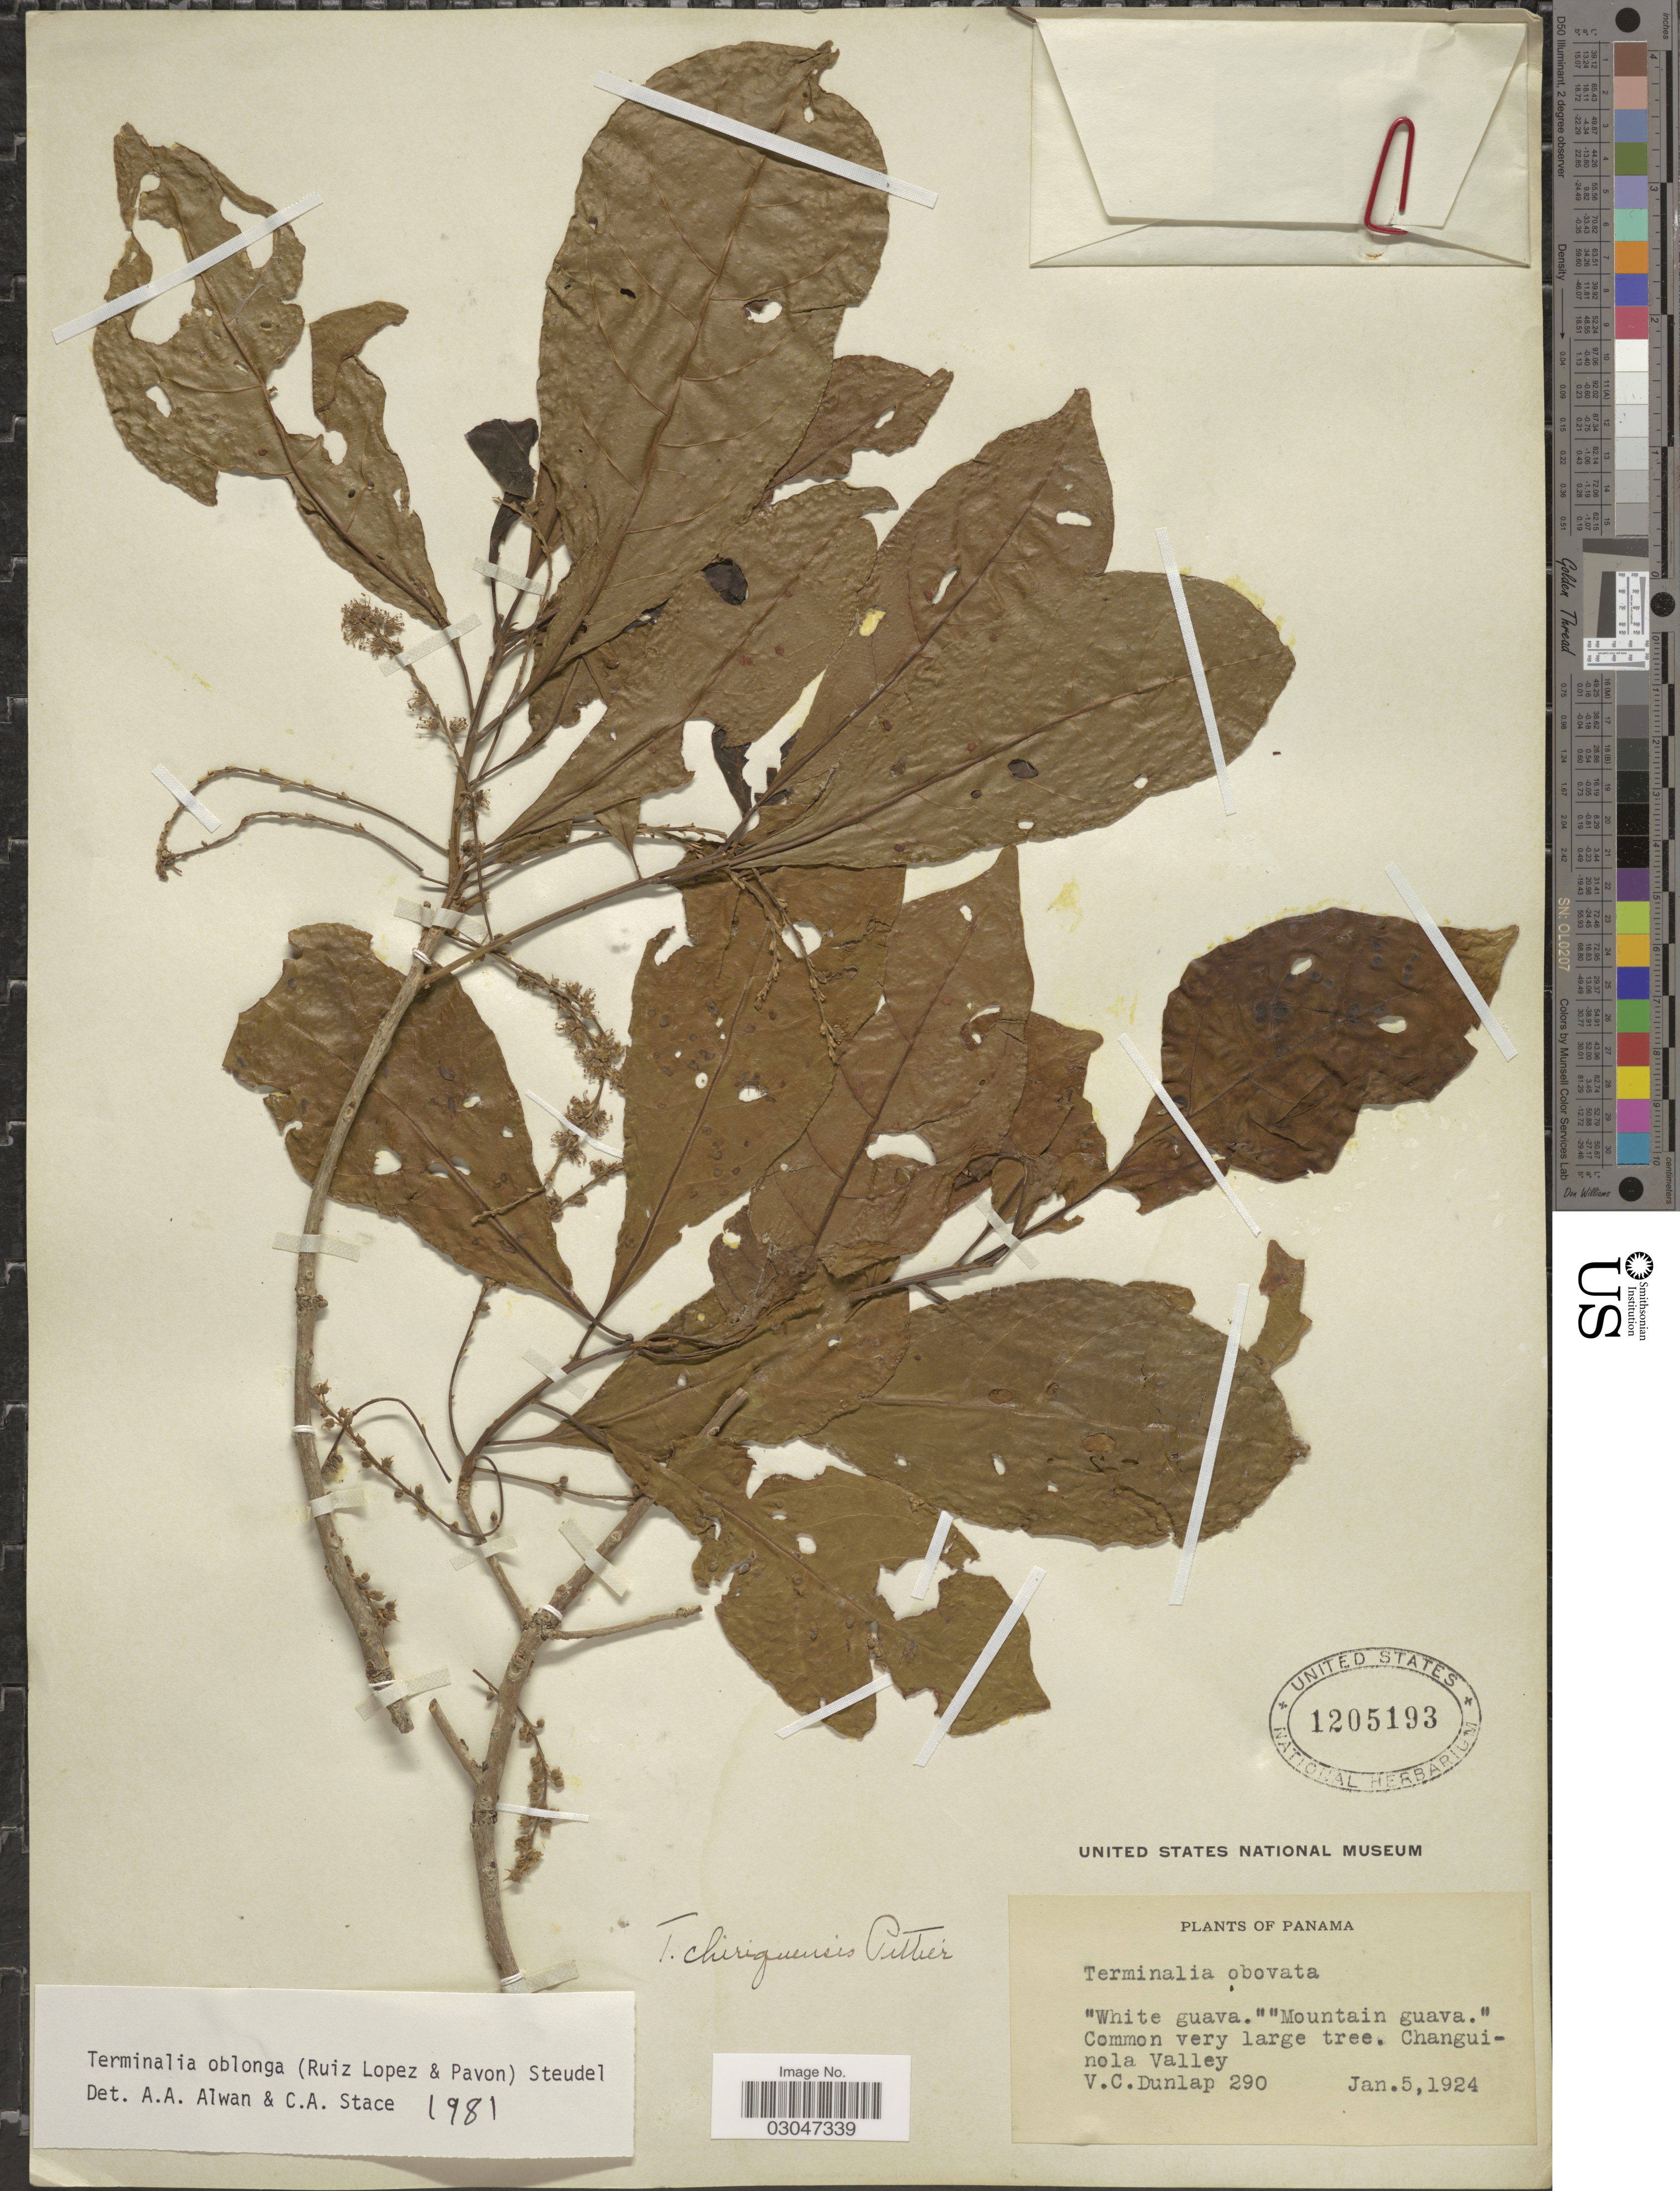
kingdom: Plantae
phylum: Tracheophyta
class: Magnoliopsida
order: Myrtales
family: Combretaceae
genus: Terminalia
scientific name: Terminalia oblonga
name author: (Ruiz & Pav.) Steud.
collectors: V. C. Dunlap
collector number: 290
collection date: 1924-01-05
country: Panama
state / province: Bocas del Toro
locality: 'Mountain guava.' Changuinola Valley.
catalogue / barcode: US 1205193